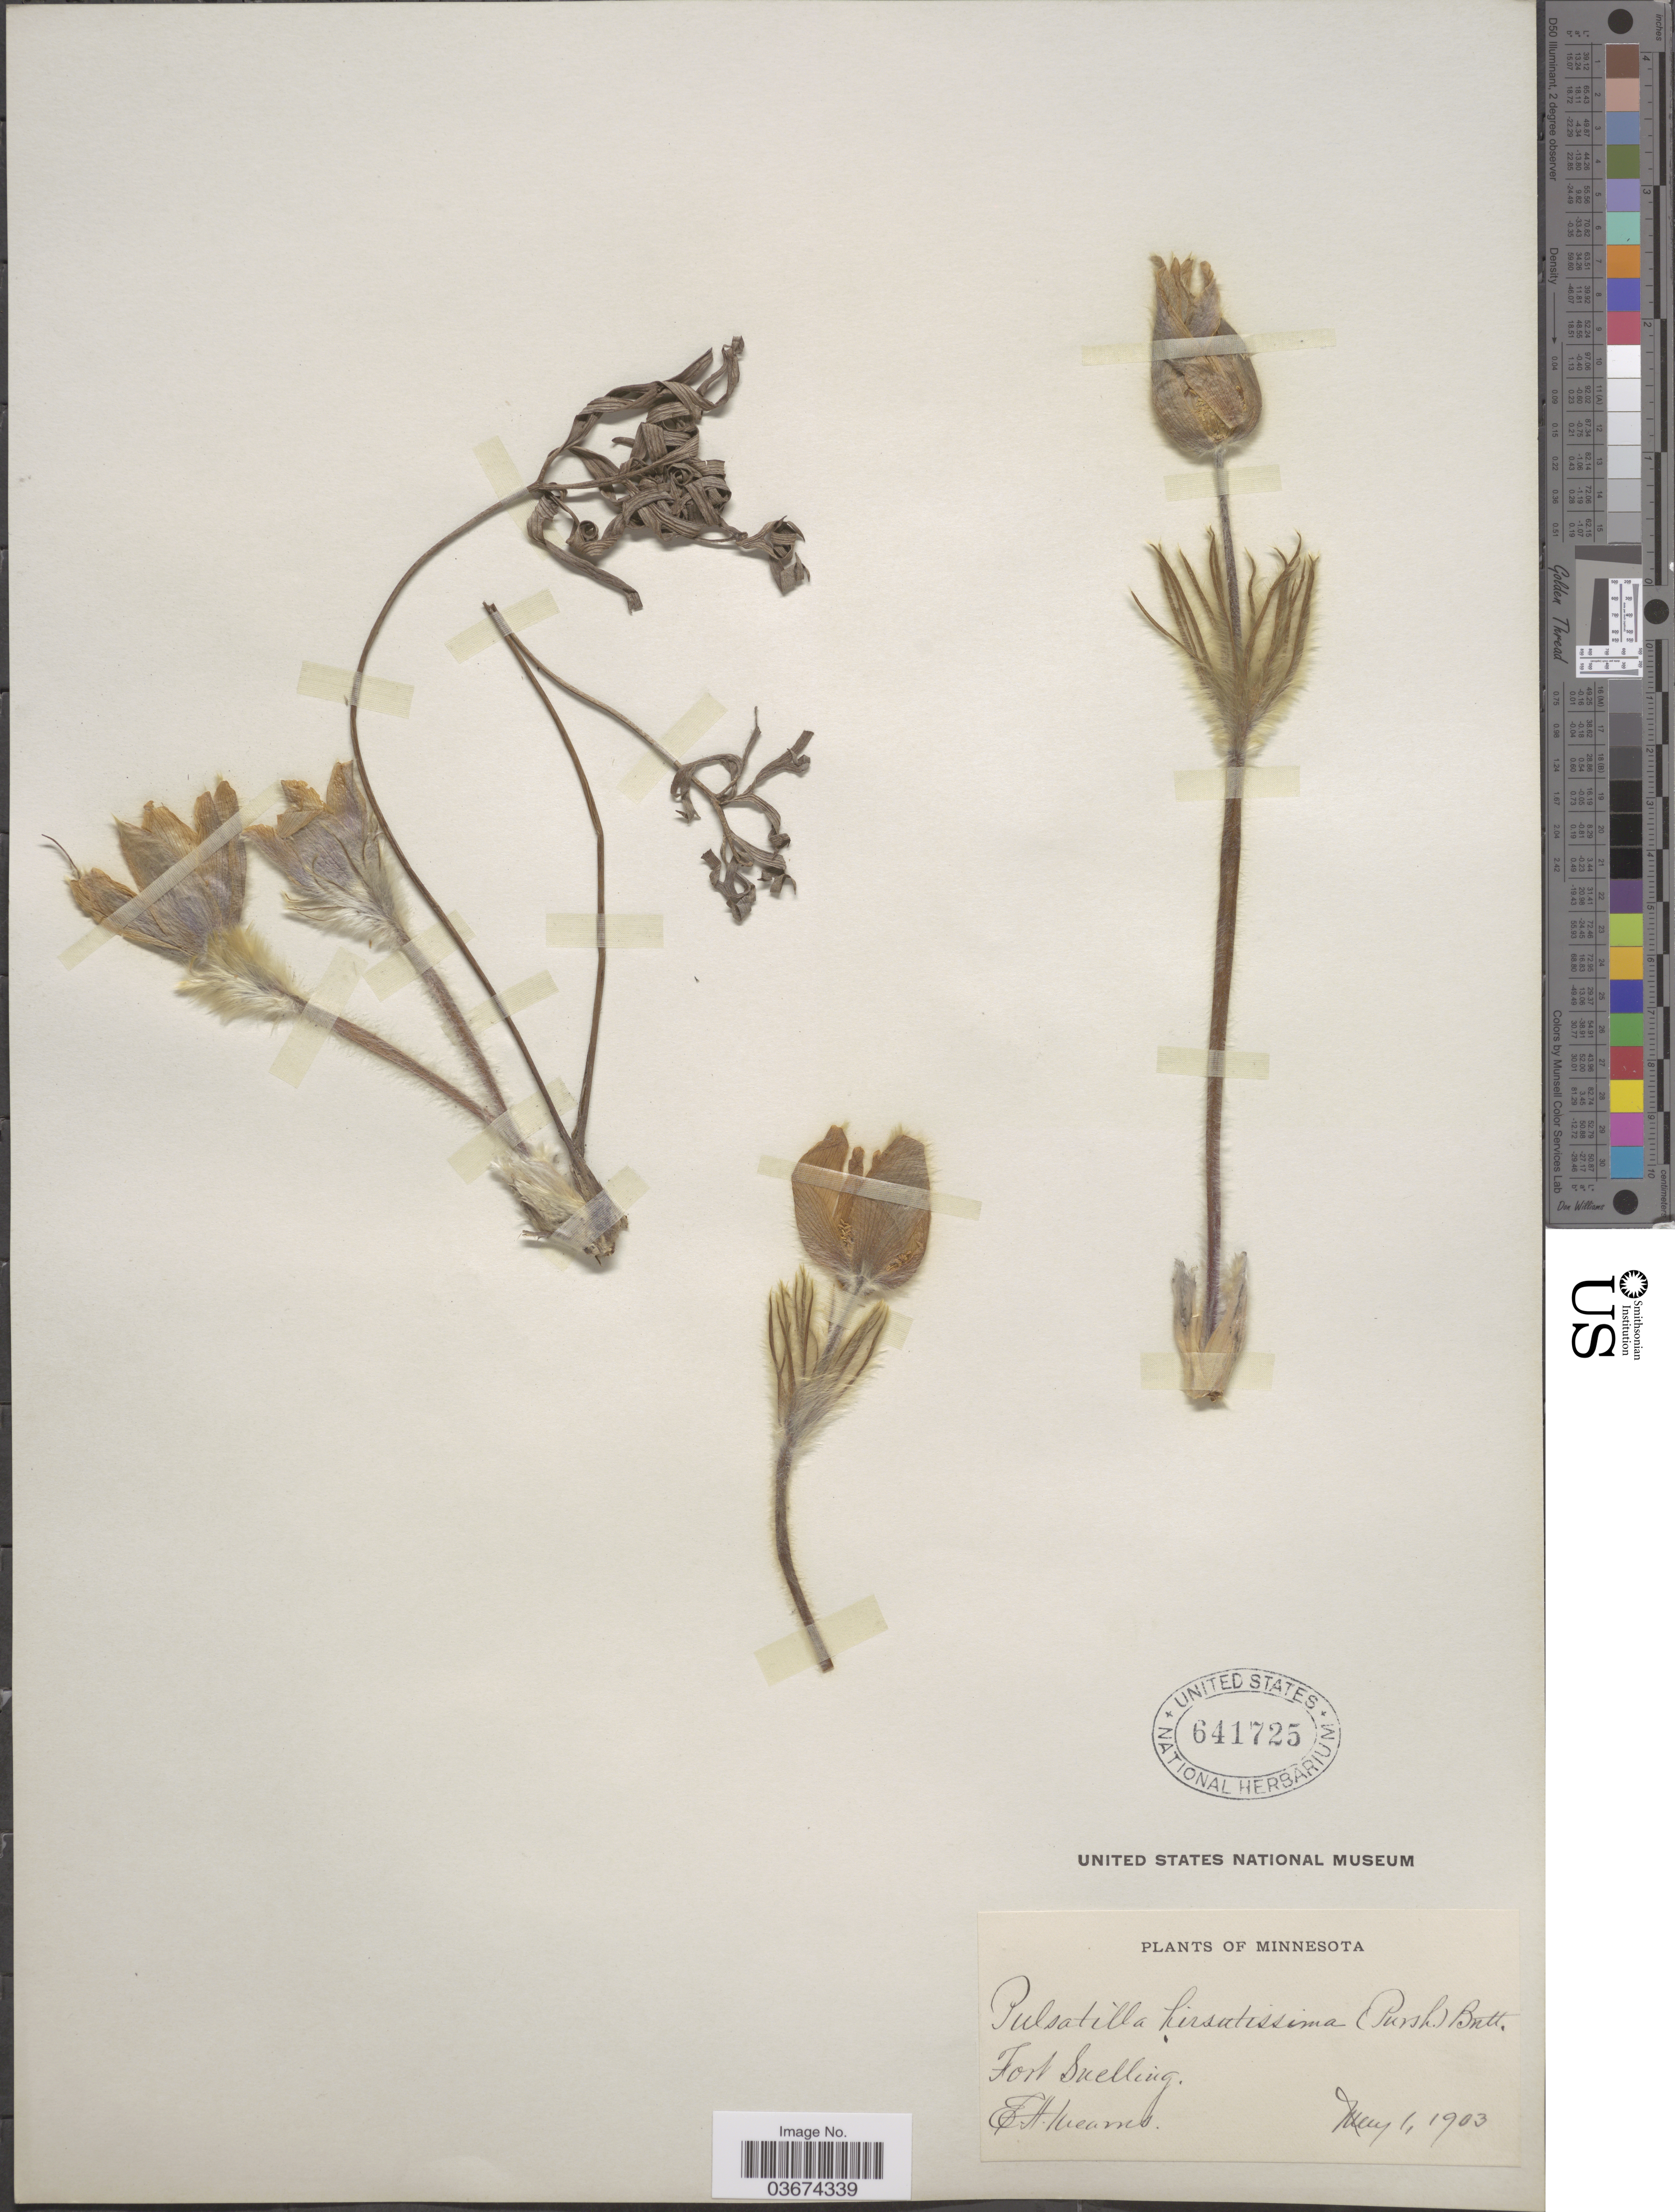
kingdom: Plantae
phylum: Tracheophyta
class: Magnoliopsida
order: Ranunculales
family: Ranunculaceae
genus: Pulsatilla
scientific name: Pulsatilla nuttalliana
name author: (DC.) Bercht. & J. Presl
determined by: Strong, Mark T., (BOT), Smithsonian Institution - National Museum of Natural History (UNITED STATES)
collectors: E. A. Mearns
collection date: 1903-05-01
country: United States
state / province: Minnesota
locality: Fort Snelling.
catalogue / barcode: US 641725